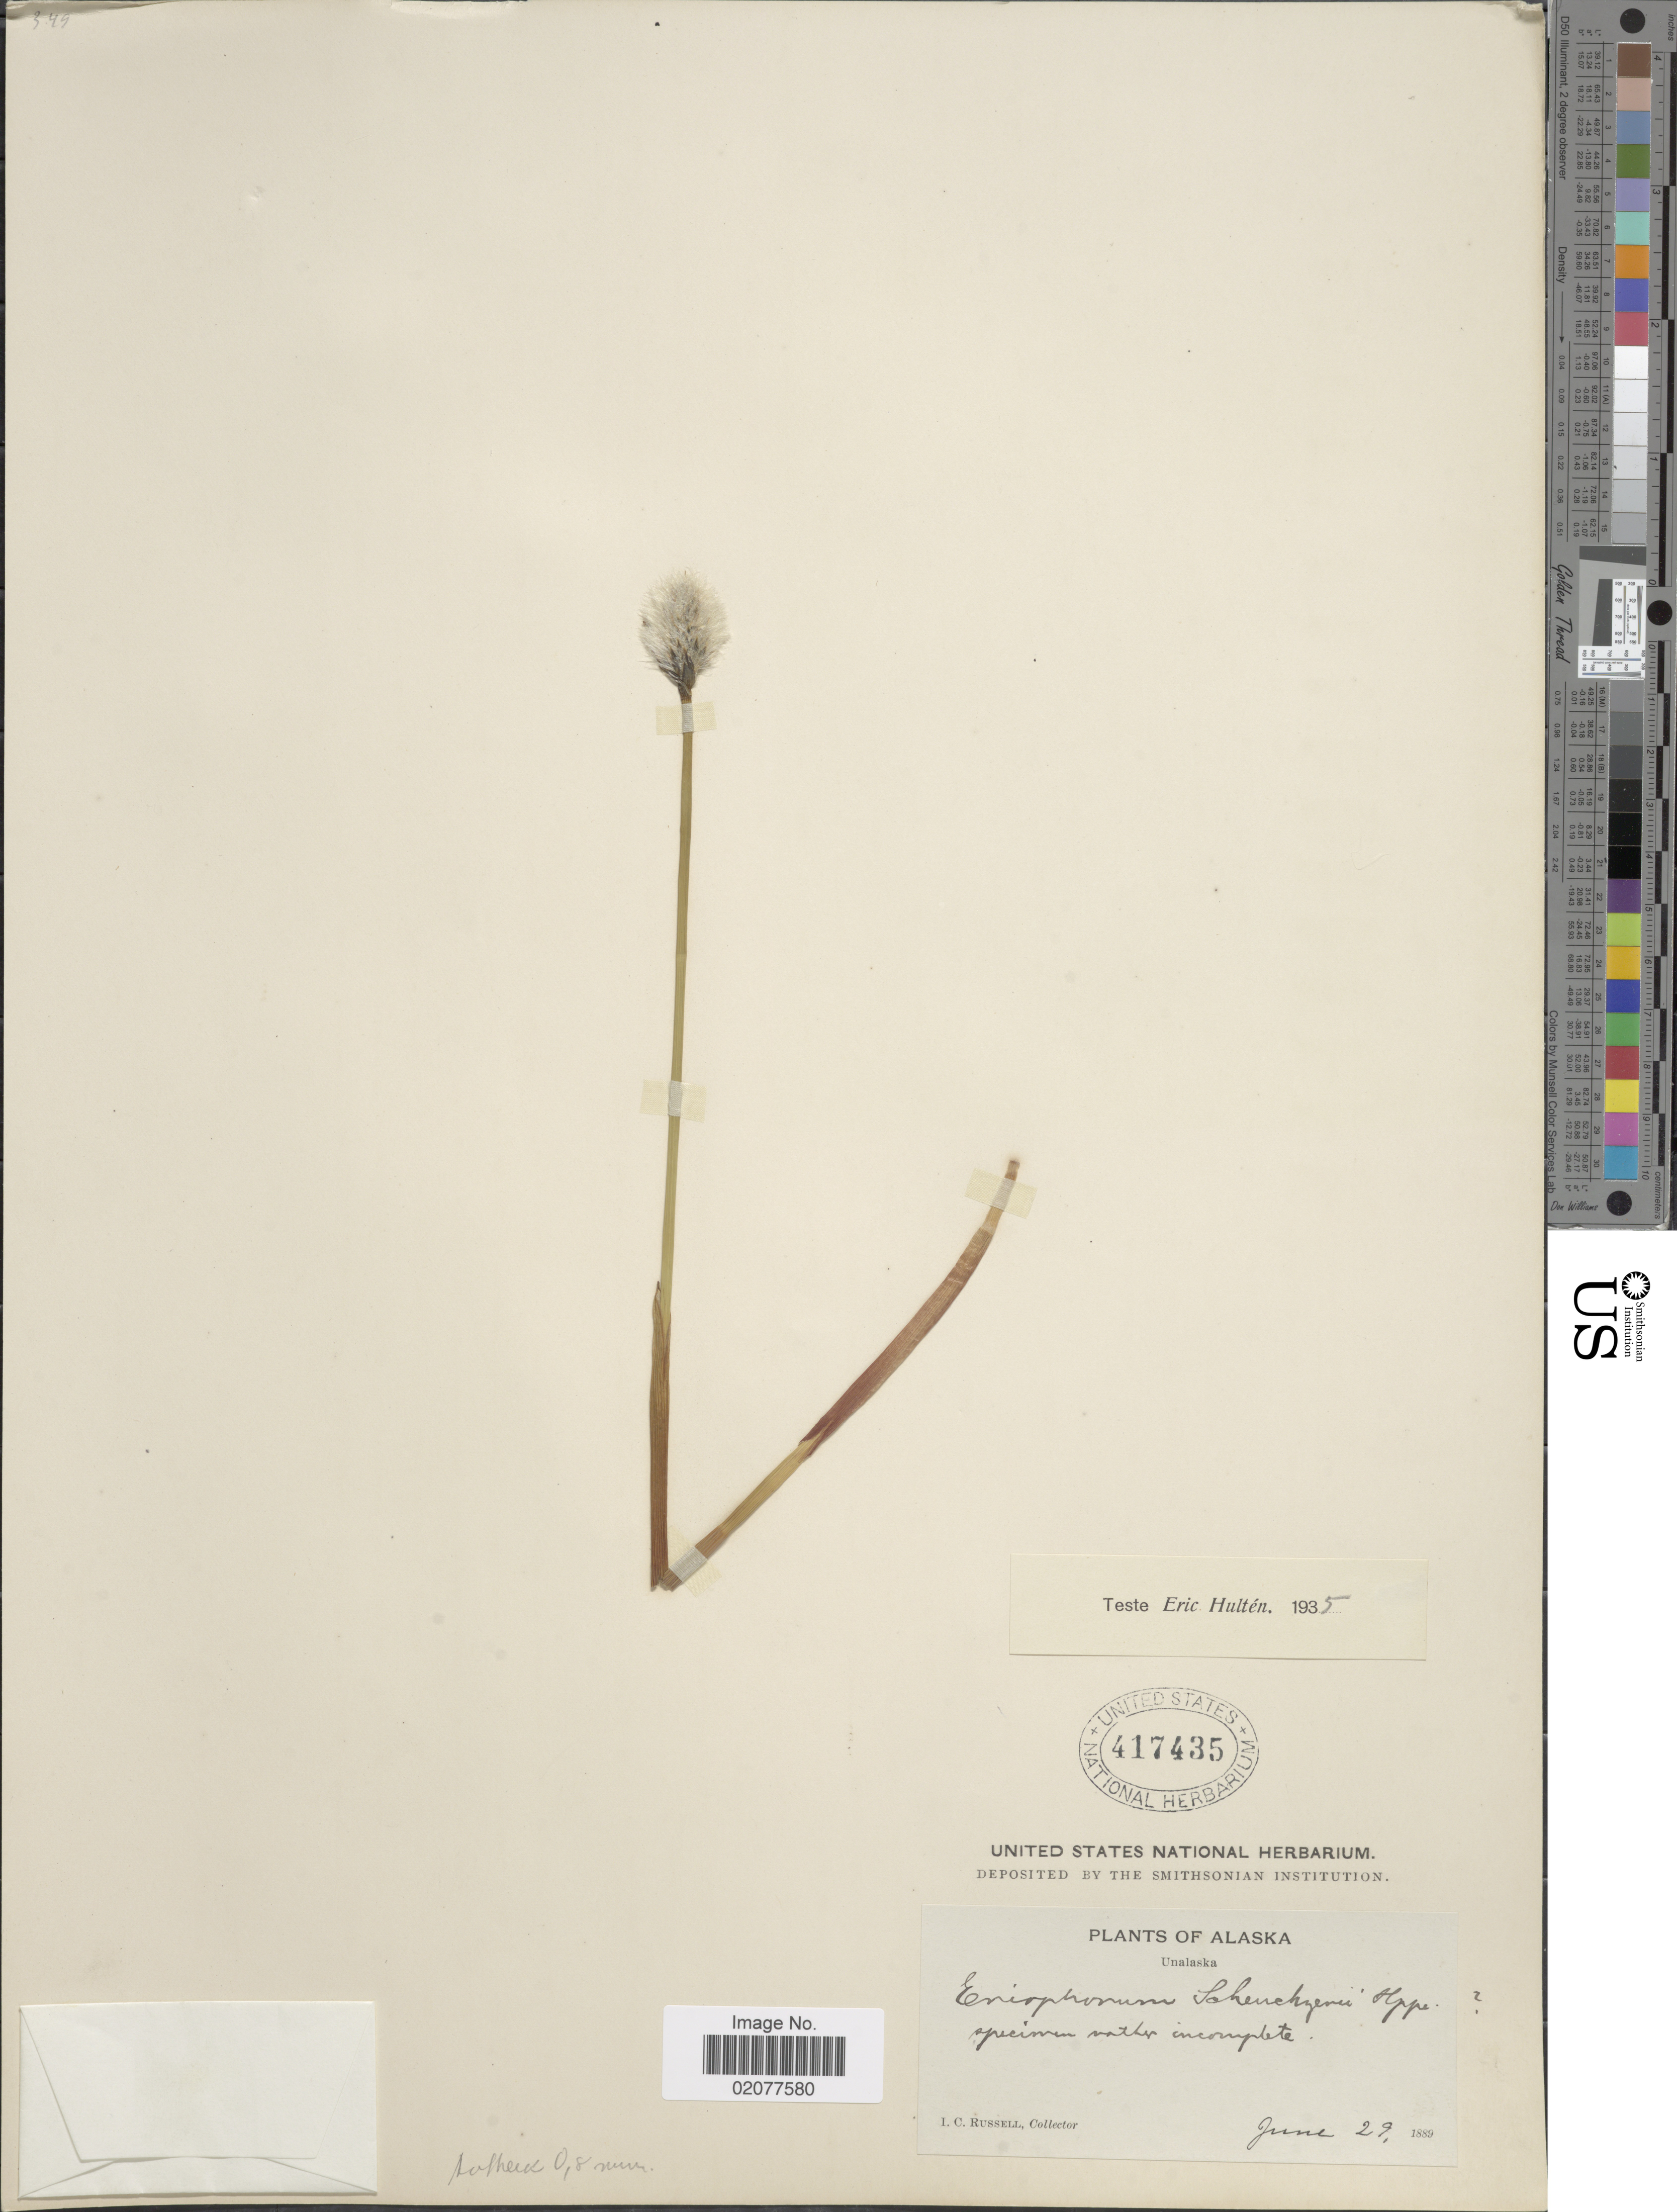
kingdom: Plantae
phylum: Tracheophyta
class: Liliopsida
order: Poales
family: Cyperaceae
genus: Eriophorum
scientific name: Eriophorum scheuchzeri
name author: Hoppe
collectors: I. C. Russell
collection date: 1889-06-29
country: United States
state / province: Alaska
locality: Unalaska,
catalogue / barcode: US 417435